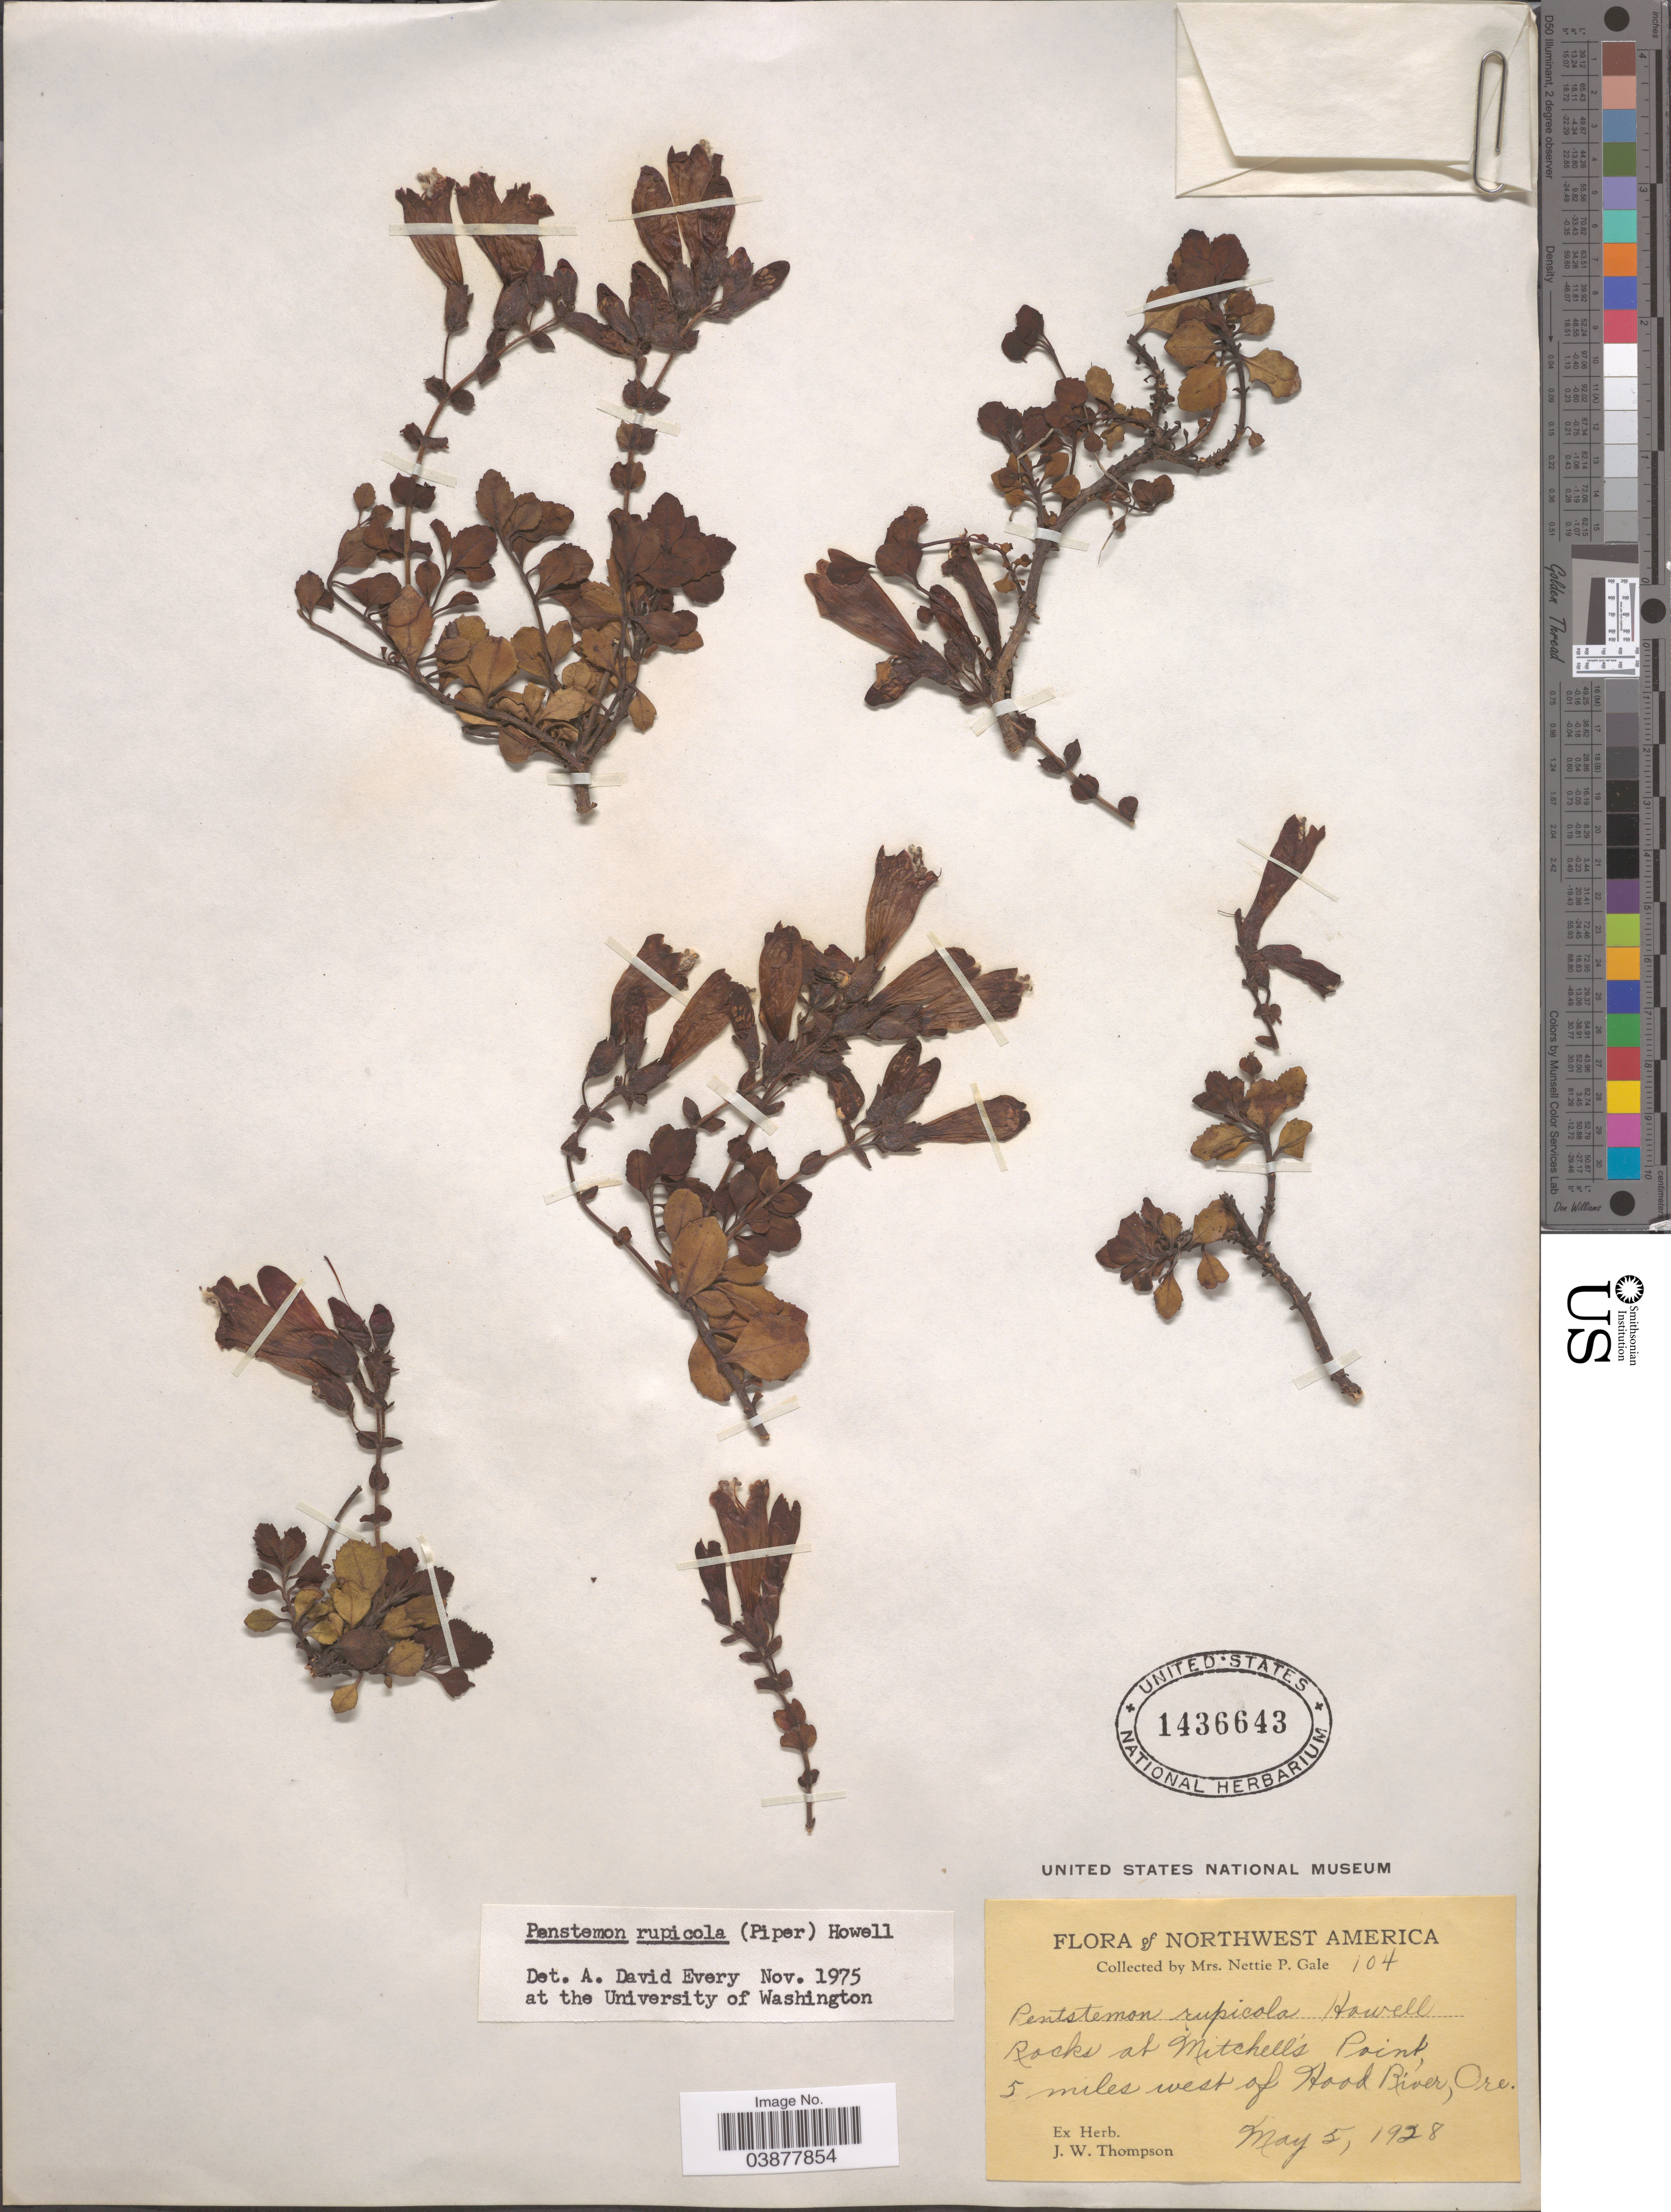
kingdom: Plantae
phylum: Tracheophyta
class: Magnoliopsida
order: Lamiales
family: Plantaginaceae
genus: Penstemon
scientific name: Penstemon rupicola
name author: (Piper) Howell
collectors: N. Gale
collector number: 104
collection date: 1928-05-05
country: United States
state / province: Oregon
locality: Northwest America. Rocks at Mitchell's Point, 5 miles west of Hood River.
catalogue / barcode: US 1436643